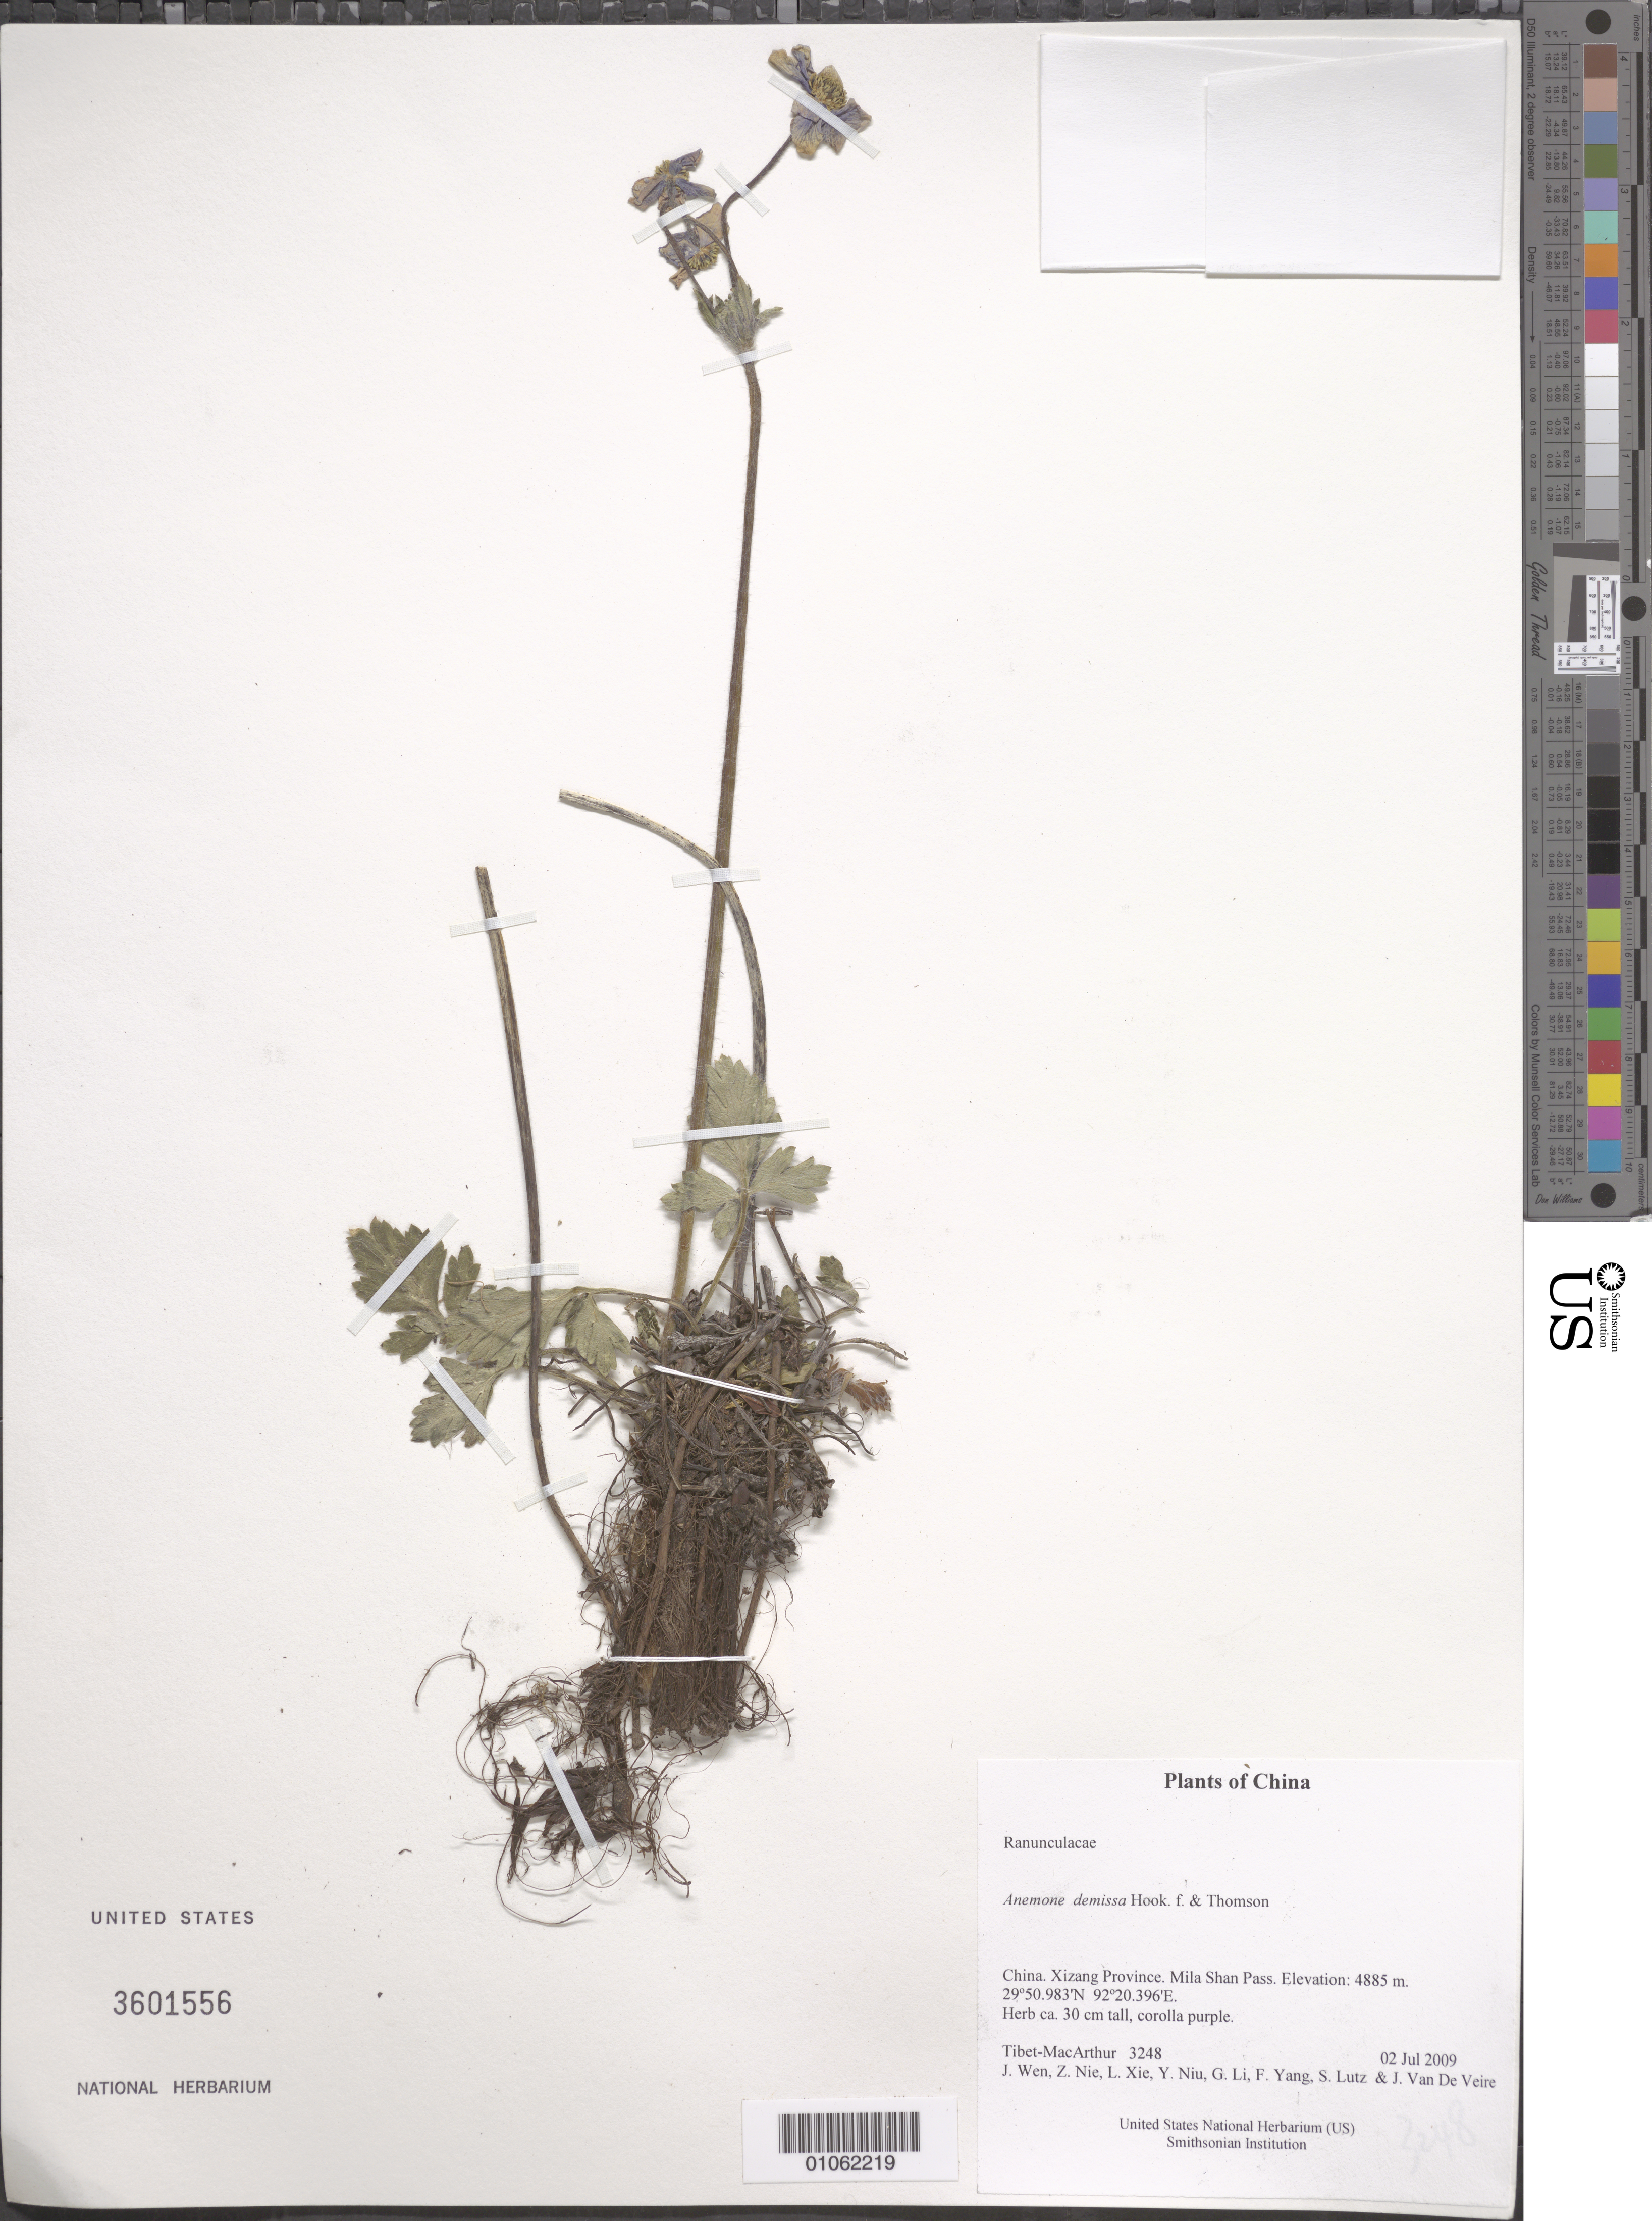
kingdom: Plantae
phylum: Tracheophyta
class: Magnoliopsida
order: Ranunculales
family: Ranunculaceae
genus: Anemone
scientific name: Anemone demissa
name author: (Thomson) Hook.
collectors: Tibet-MacArthur, J. Wen, Z. Nie, L. Xie, Y. Niu, G. Li, F. Yang, S. Lutz & J. Van De Veire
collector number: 3248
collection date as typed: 02 Jul 2009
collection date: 2009-07-02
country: China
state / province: Xizang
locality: Mila Shan Pass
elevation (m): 4885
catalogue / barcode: US 3601556